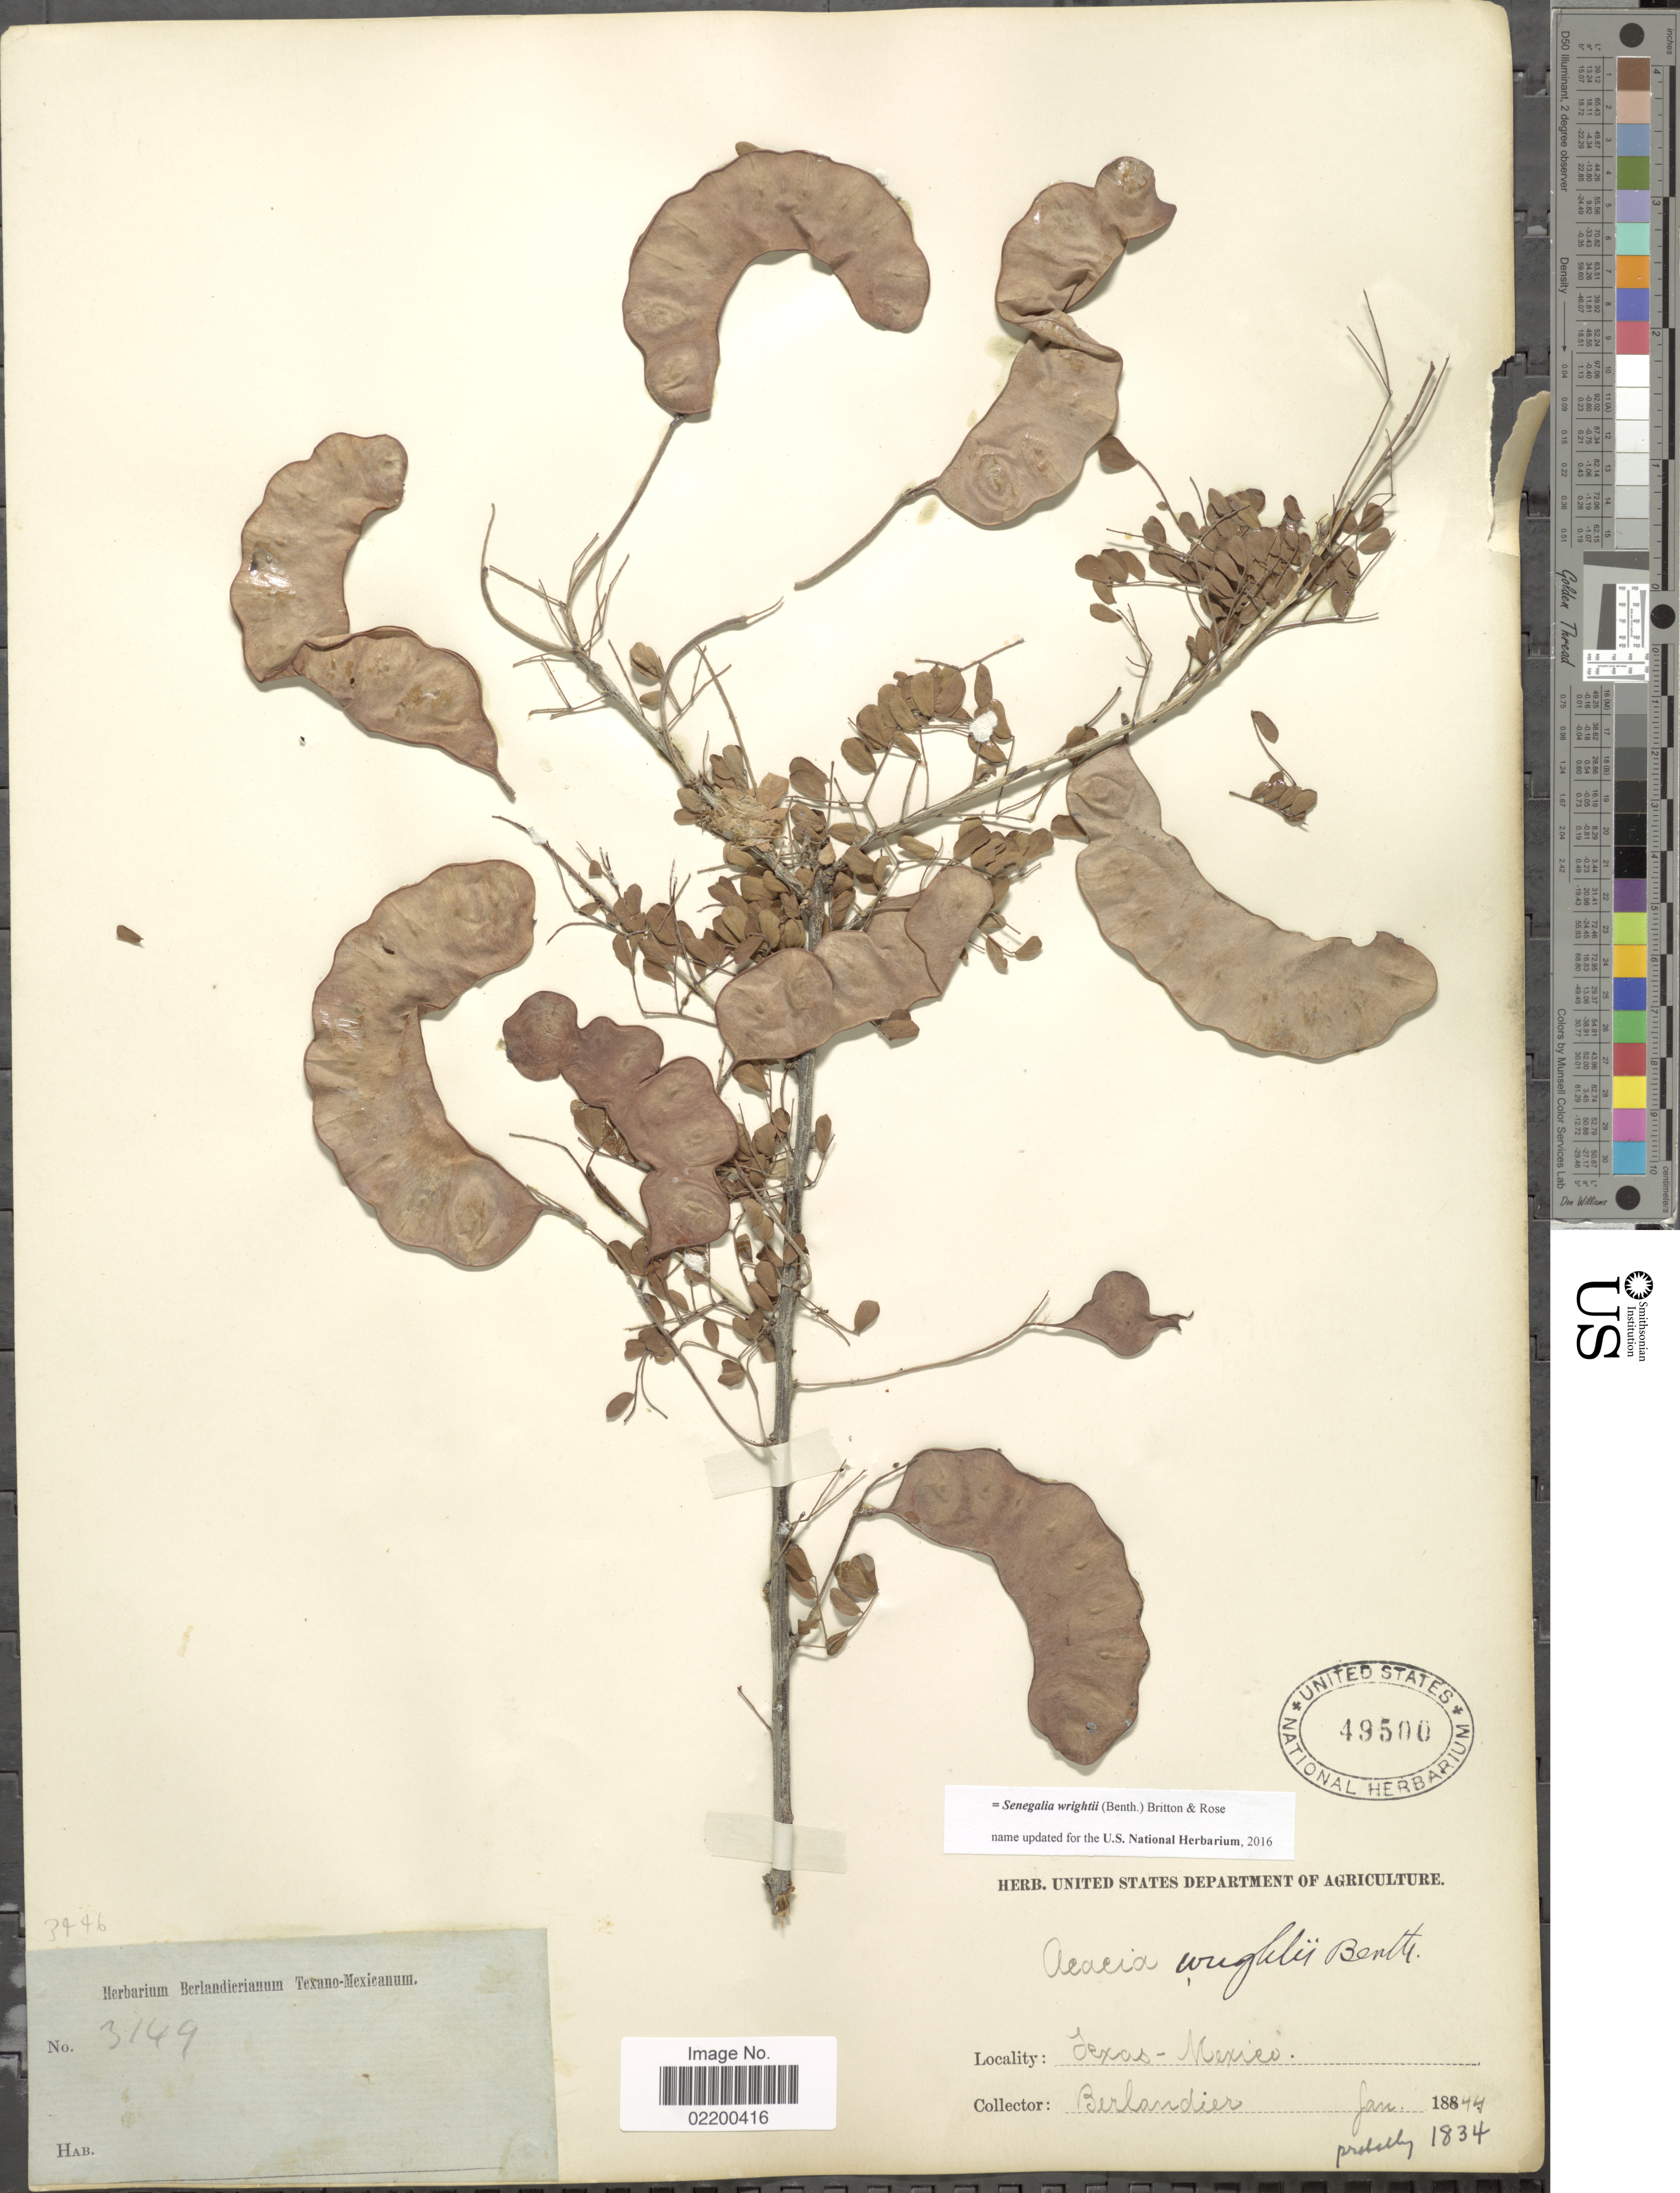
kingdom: Plantae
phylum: Tracheophyta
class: Magnoliopsida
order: Fabales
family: Fabaceae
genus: Senegalia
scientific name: Senegalia wrightii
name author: (Benth.) Britton & Rose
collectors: J. L. Berlandier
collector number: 3149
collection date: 1844-01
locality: Texas-Mexico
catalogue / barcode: US 49500